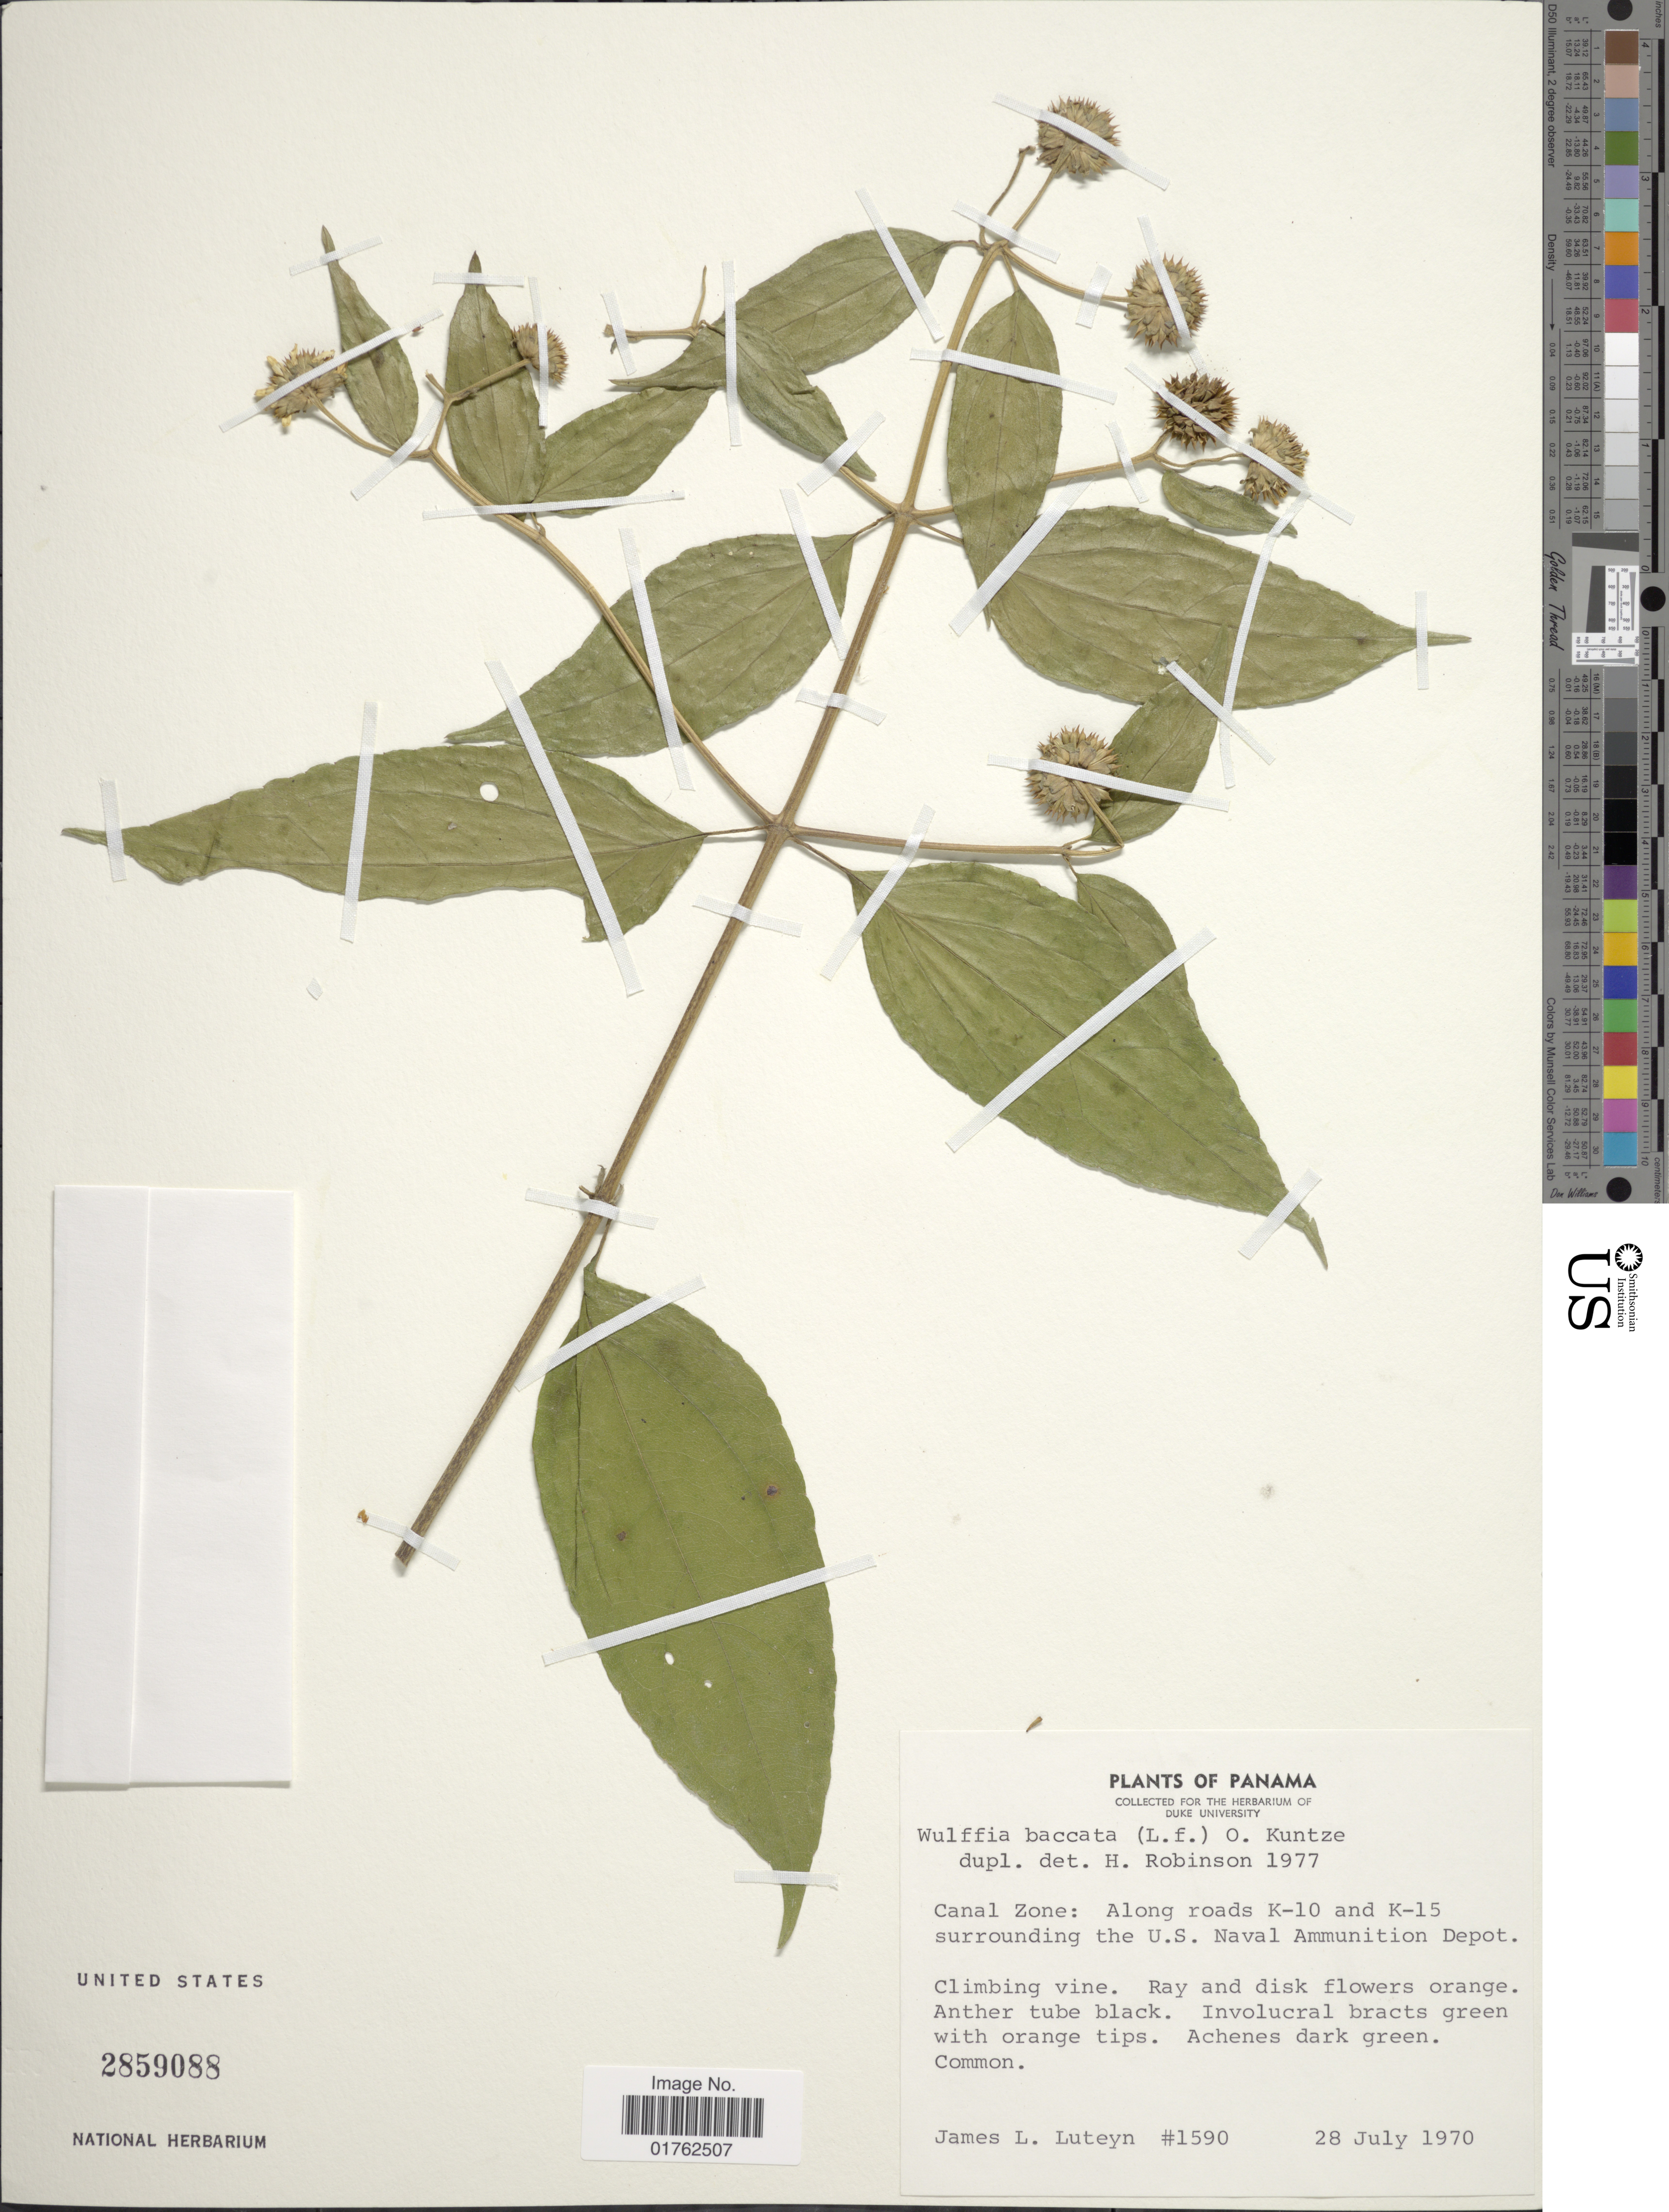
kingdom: Plantae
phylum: Tracheophyta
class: Magnoliopsida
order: Asterales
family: Asteraceae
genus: Wulffia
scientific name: Wulffia baccata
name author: (L. f.) Kuntze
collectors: J. L. Luteyn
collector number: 1590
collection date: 1970-07-28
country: Panama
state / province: Colón / Panamá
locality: Along Roads K-10 and K-15 surrounding the U.S. Naval Ammunitio Depot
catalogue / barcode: US 2859088